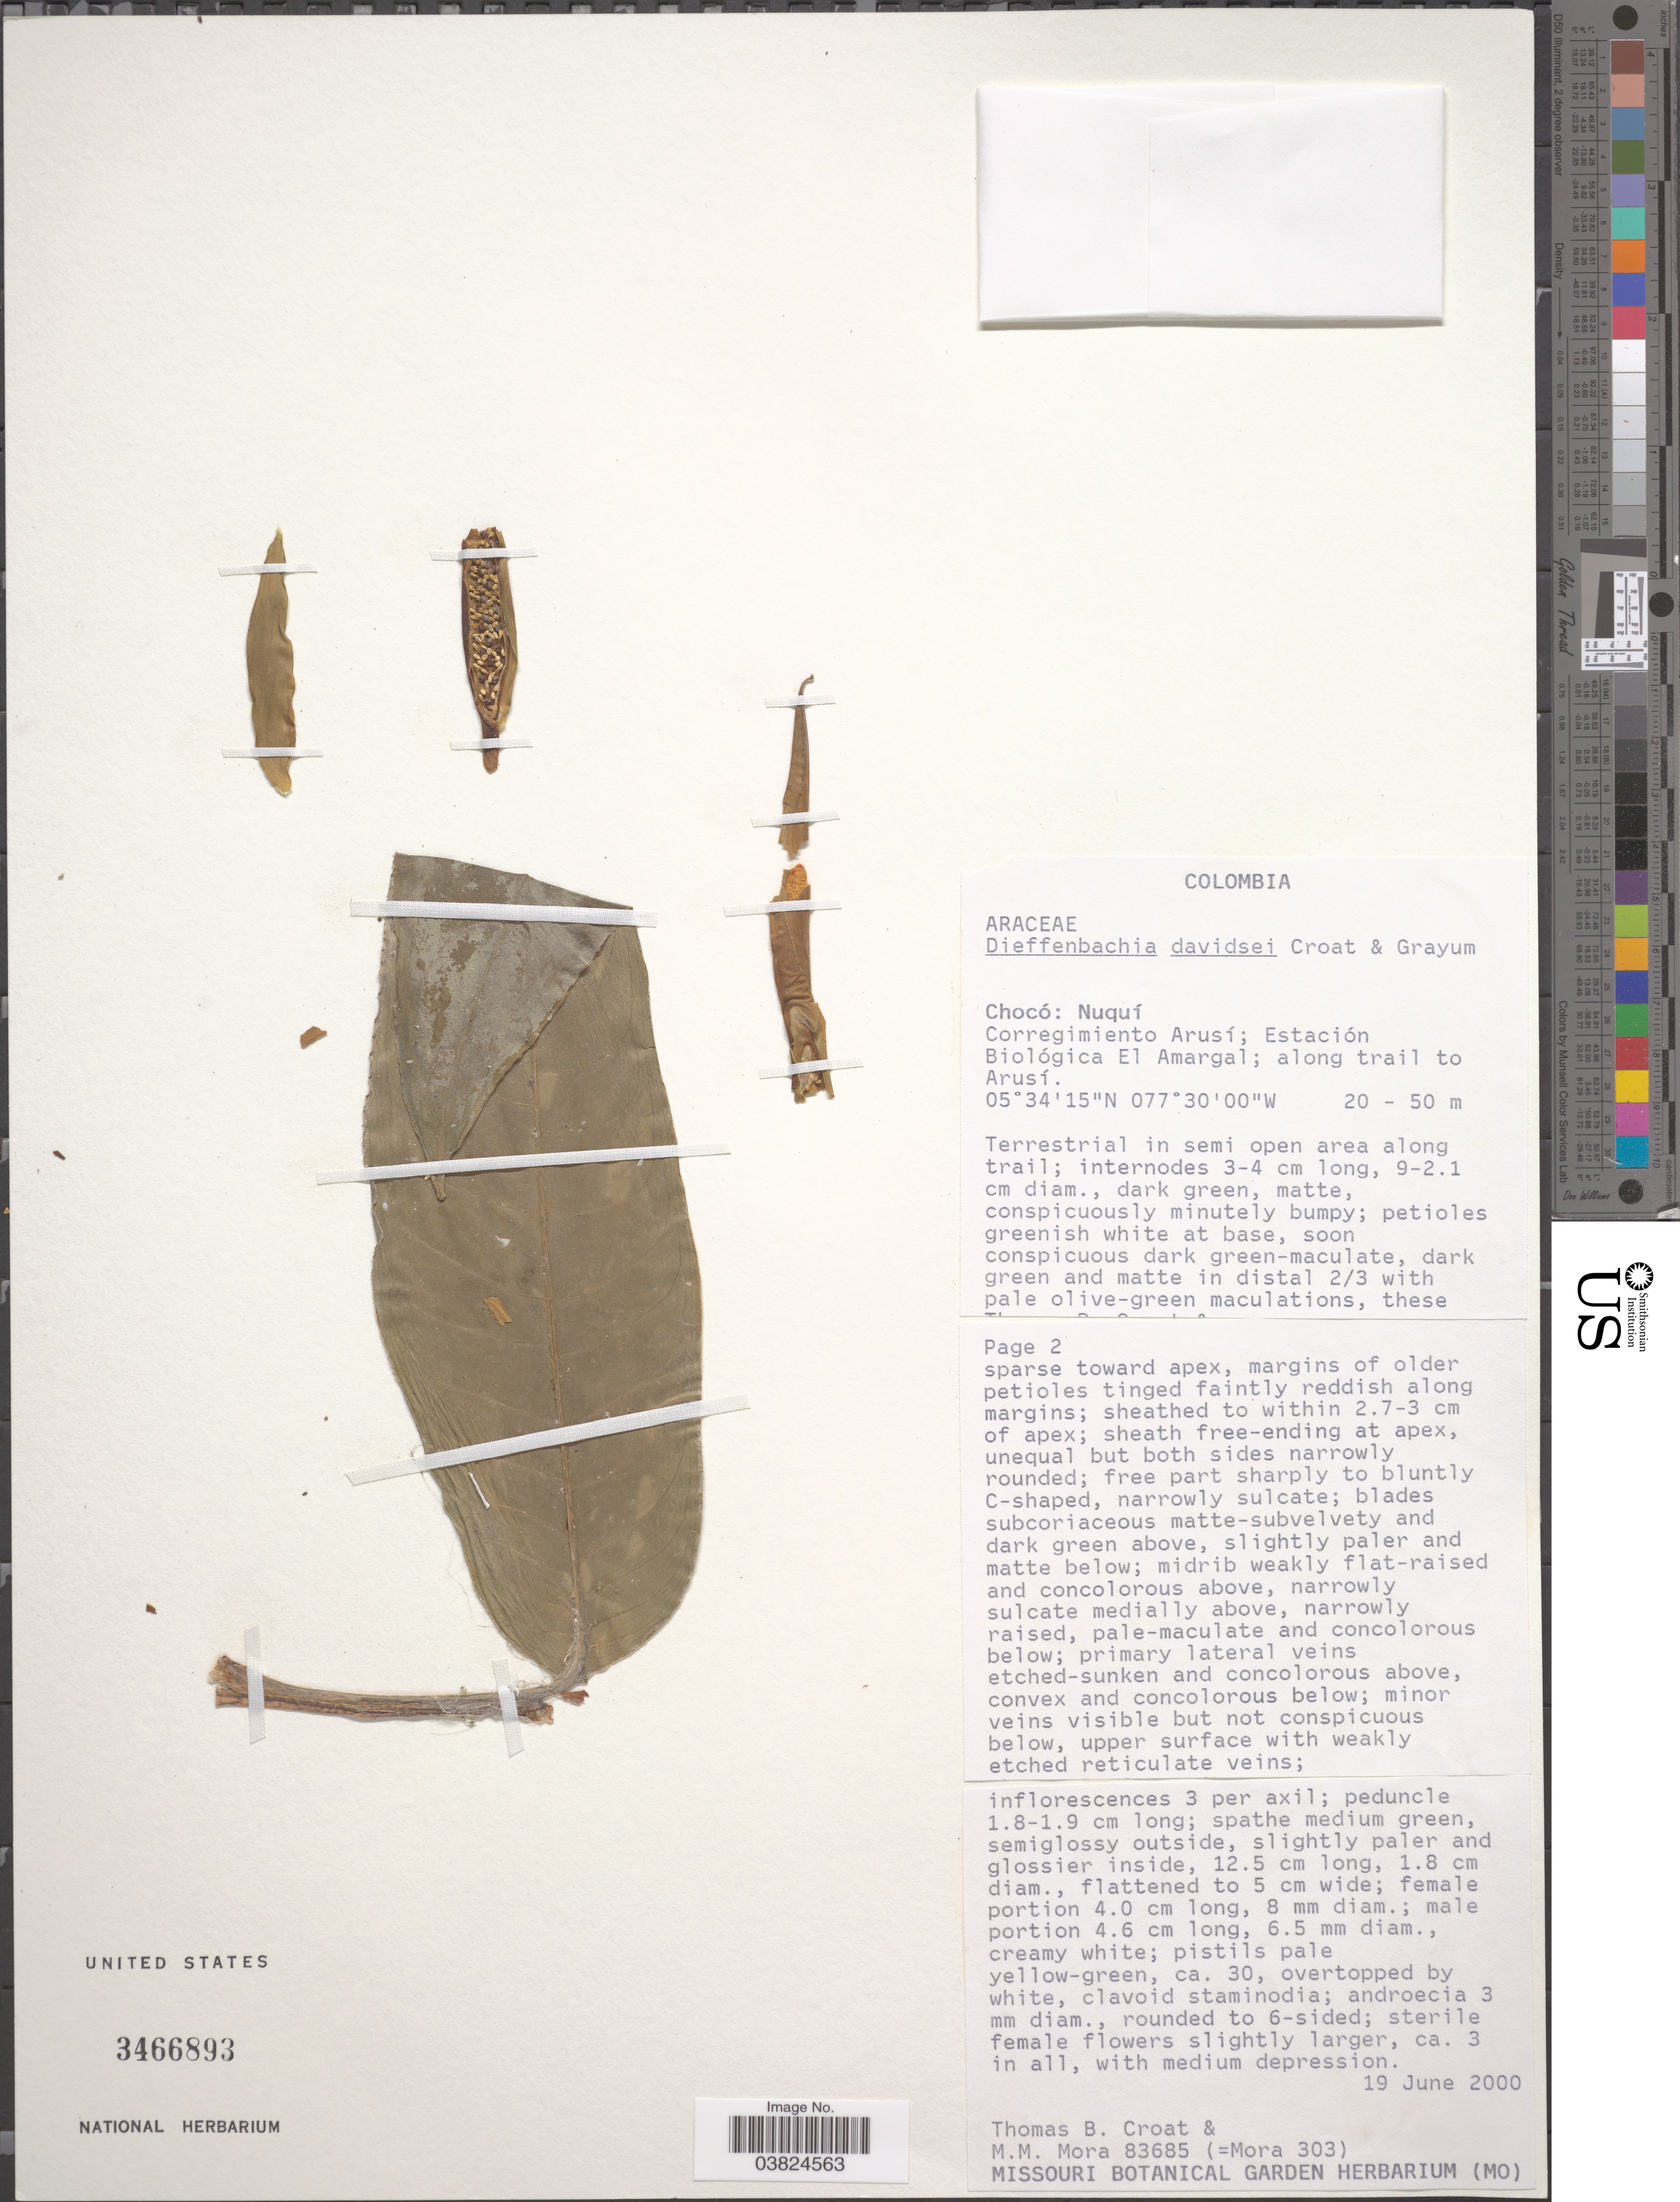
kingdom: Plantae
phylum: Tracheophyta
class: Liliopsida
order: Alismatales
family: Araceae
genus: Dieffenbachia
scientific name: Dieffenbachia davidsei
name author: Croat & Grayum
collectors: T. B. Croat & M. M. Mora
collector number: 83685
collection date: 2000-06-19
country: Colombia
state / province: Chocó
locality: Nuquí. Corregimiento Arustí; Estación Biológica El Amrgal; along trail to Arusí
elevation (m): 20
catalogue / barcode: US 3466893